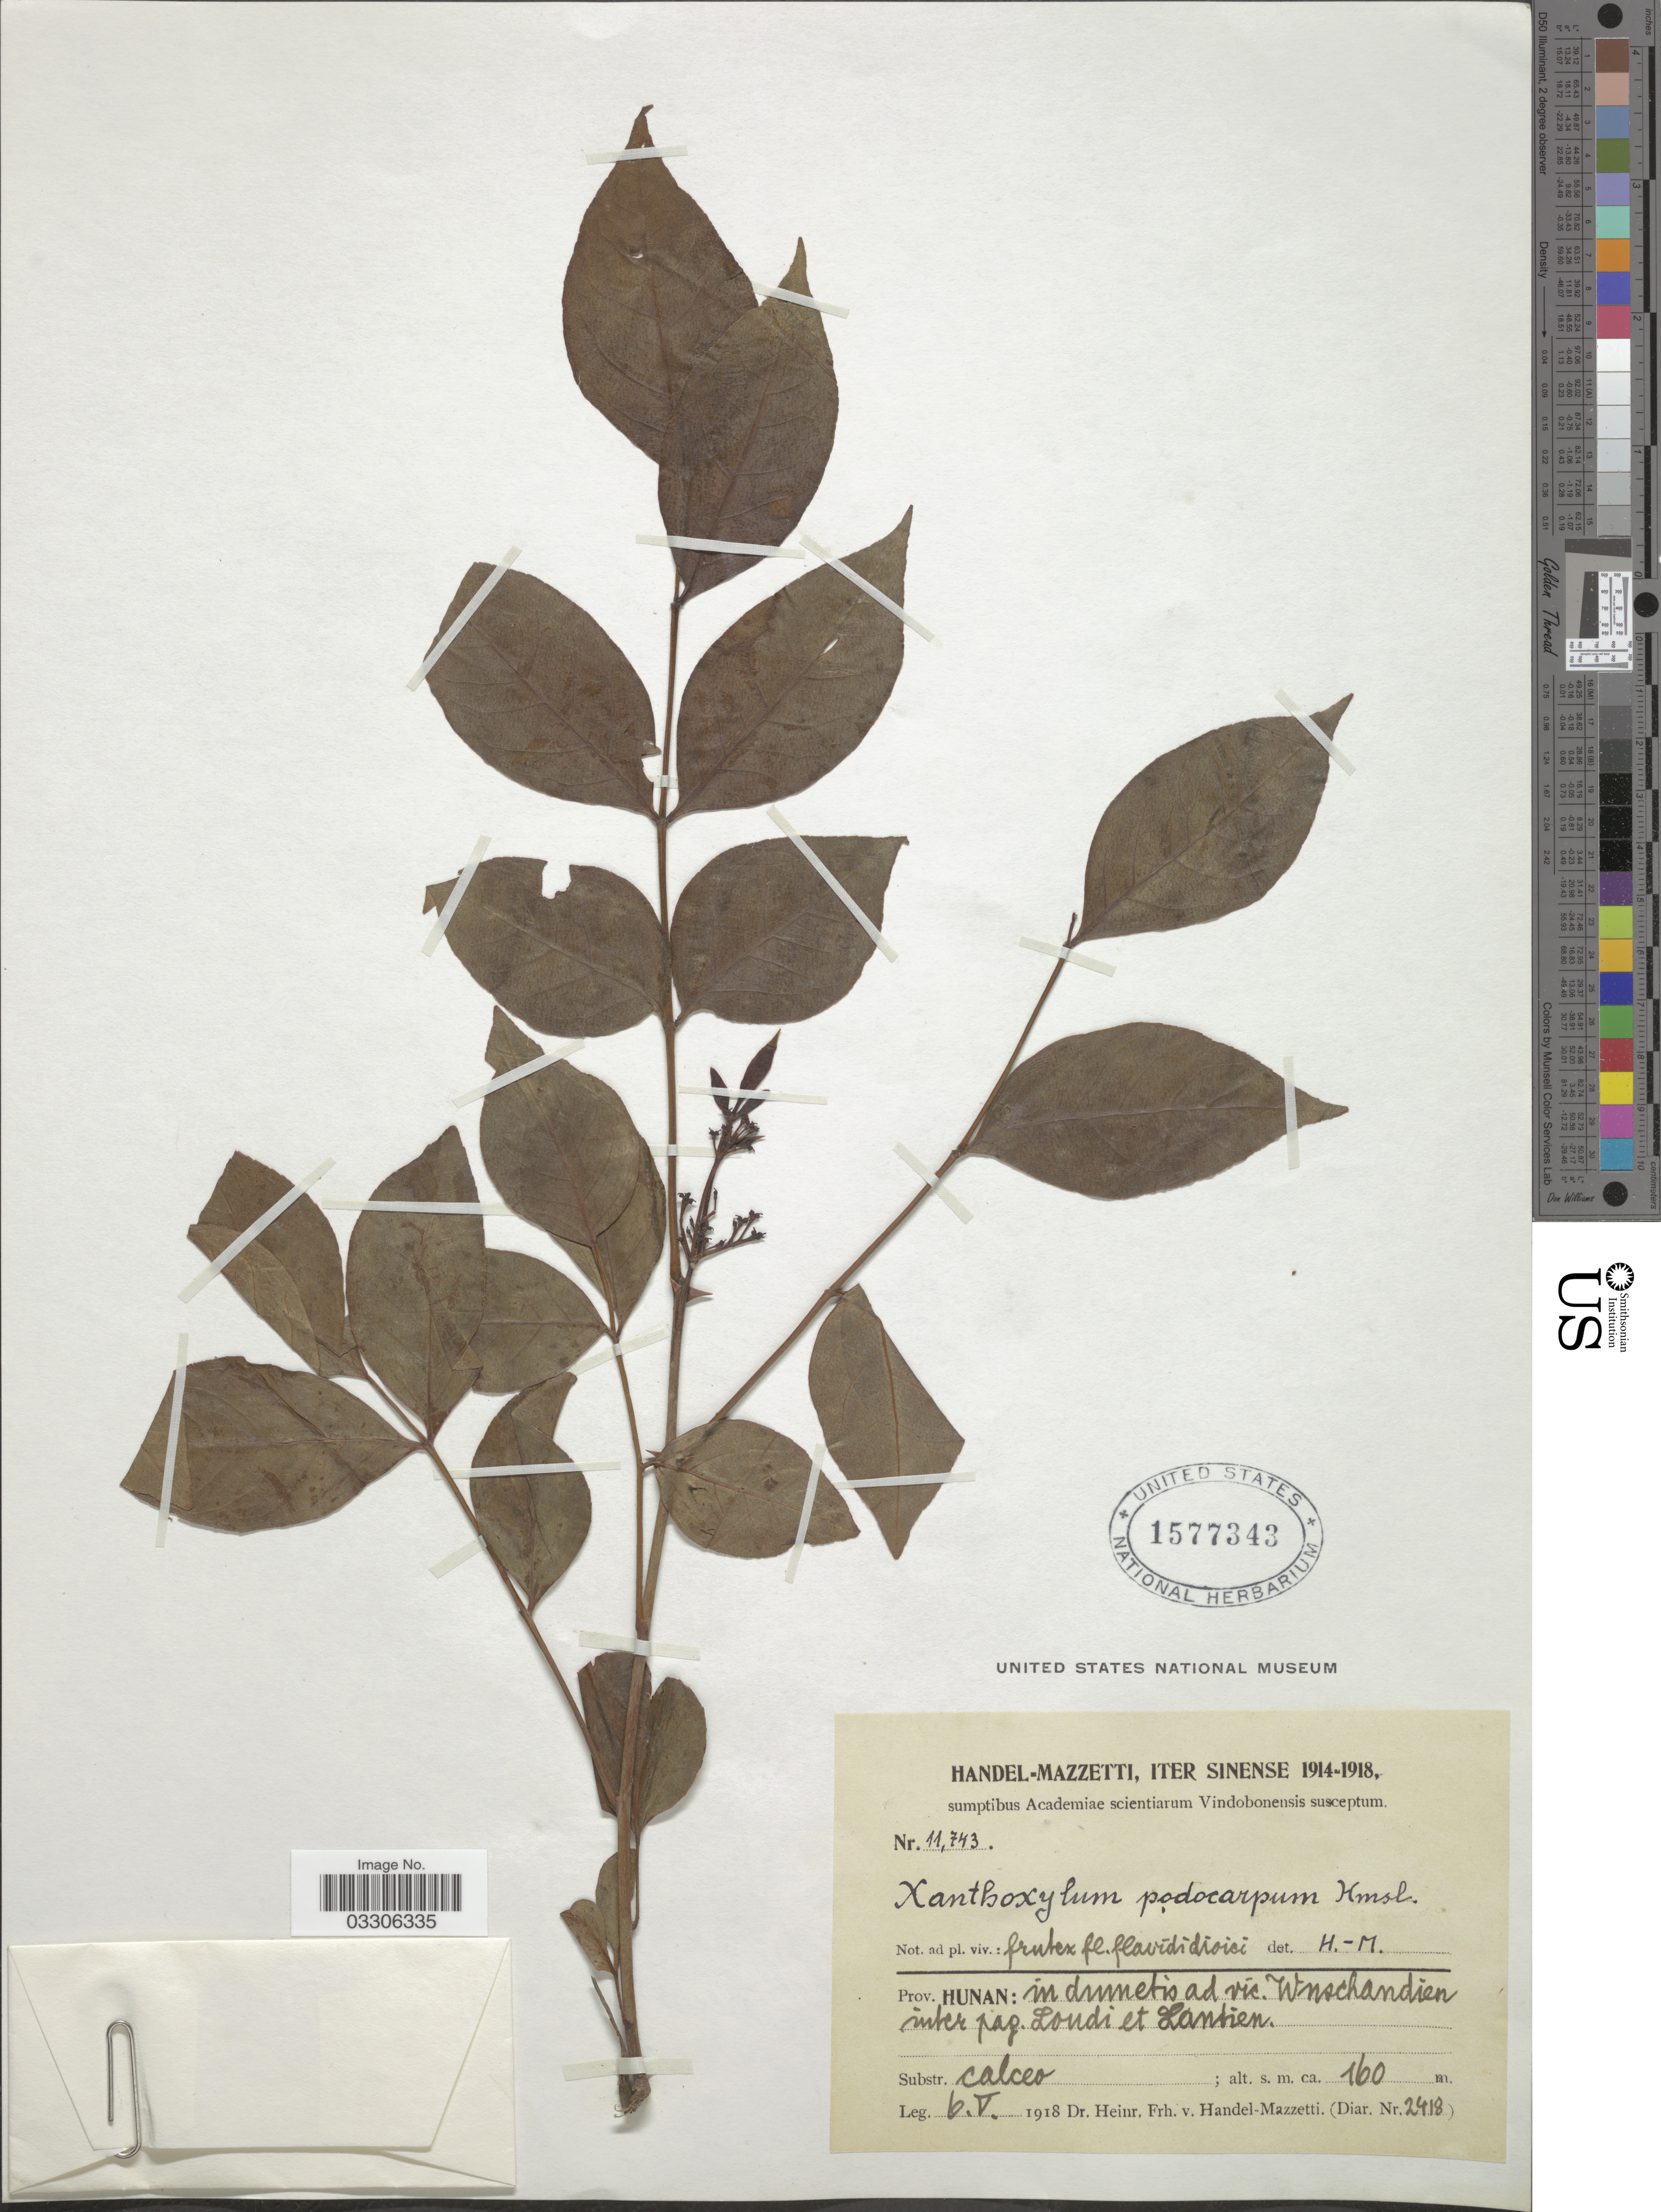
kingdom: Plantae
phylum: Tracheophyta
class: Magnoliopsida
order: Sapindales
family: Rutaceae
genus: Zanthoxylum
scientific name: Zanthoxylum podocarpum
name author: Hemsl.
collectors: H. Handel-Mazzetti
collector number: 11743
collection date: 1918-05-06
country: China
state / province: Hunan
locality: In dumetis ad vic. Wuschandien inter pag. Londi [interpreted] et Lantien [interpreted].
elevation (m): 160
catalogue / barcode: US 1577343